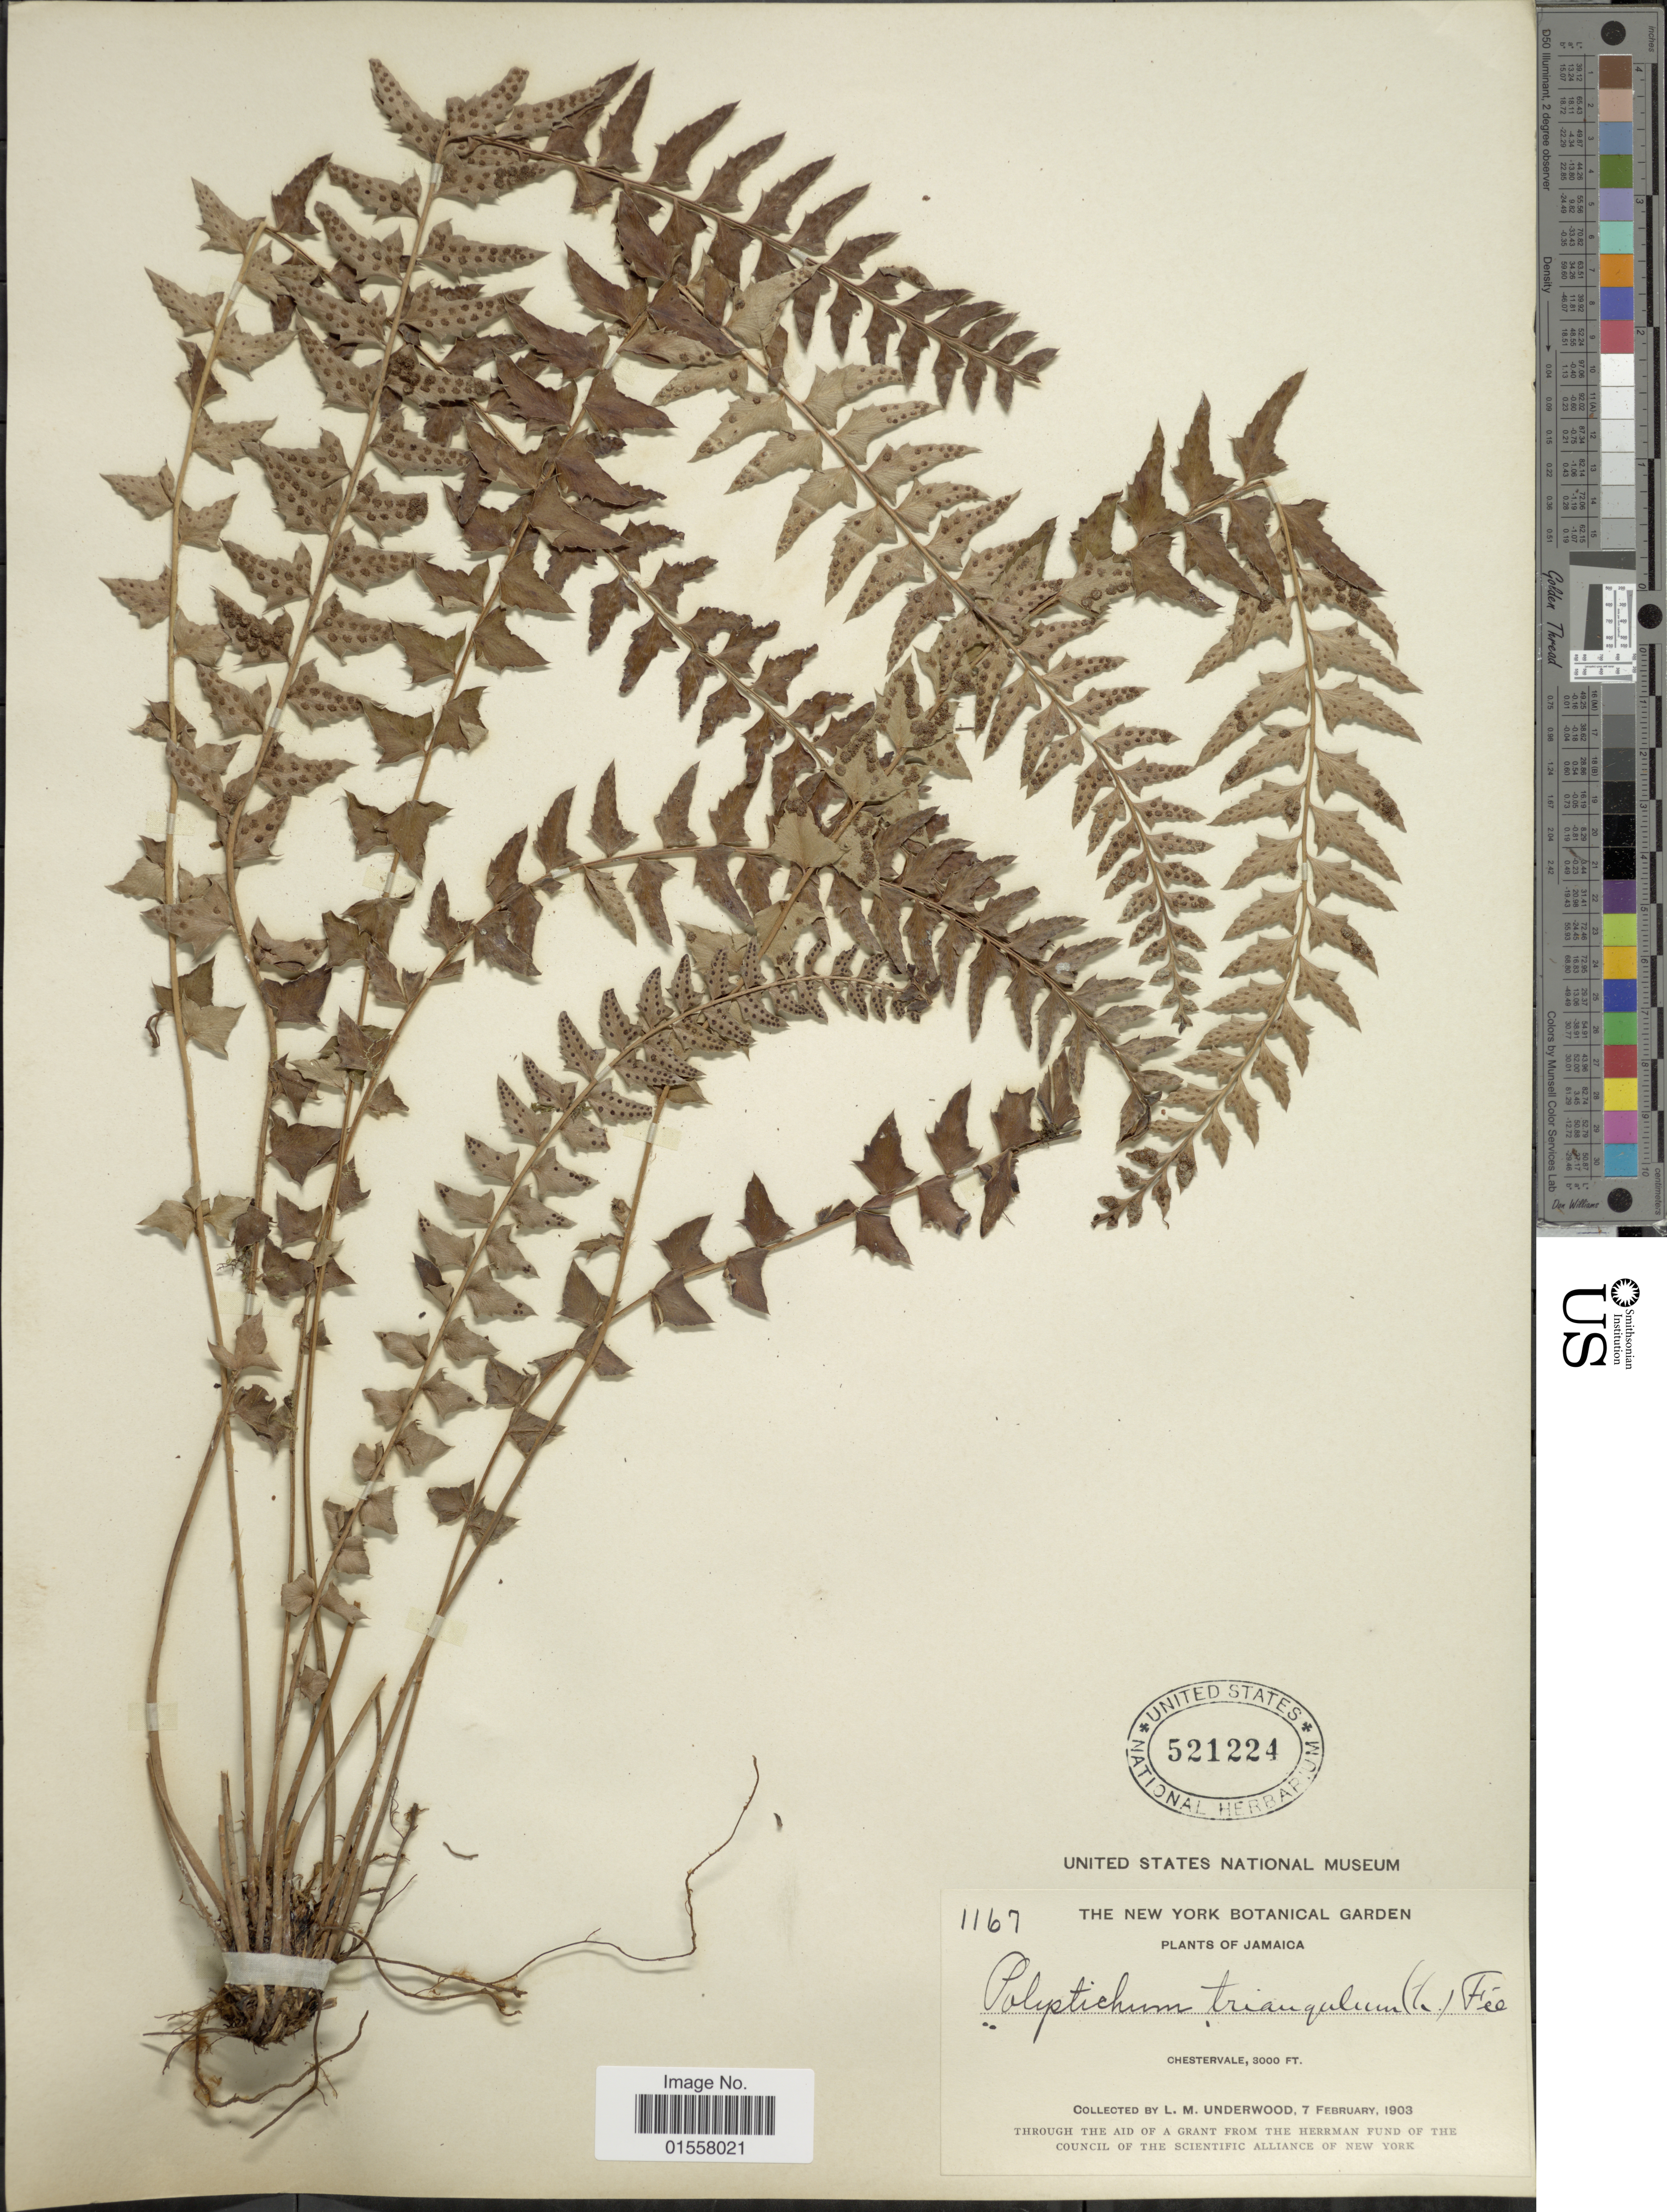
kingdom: Plantae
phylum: Tracheophyta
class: Polypodiopsida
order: Polypodiales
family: Dryopteridaceae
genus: Polystichum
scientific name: Polystichum echinatum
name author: (J.F. Gmel.) C. Chr.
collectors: L. M. Underwood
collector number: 1167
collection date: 1903-02-07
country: Jamaica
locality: Chestervale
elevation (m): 914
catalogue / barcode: US 521224